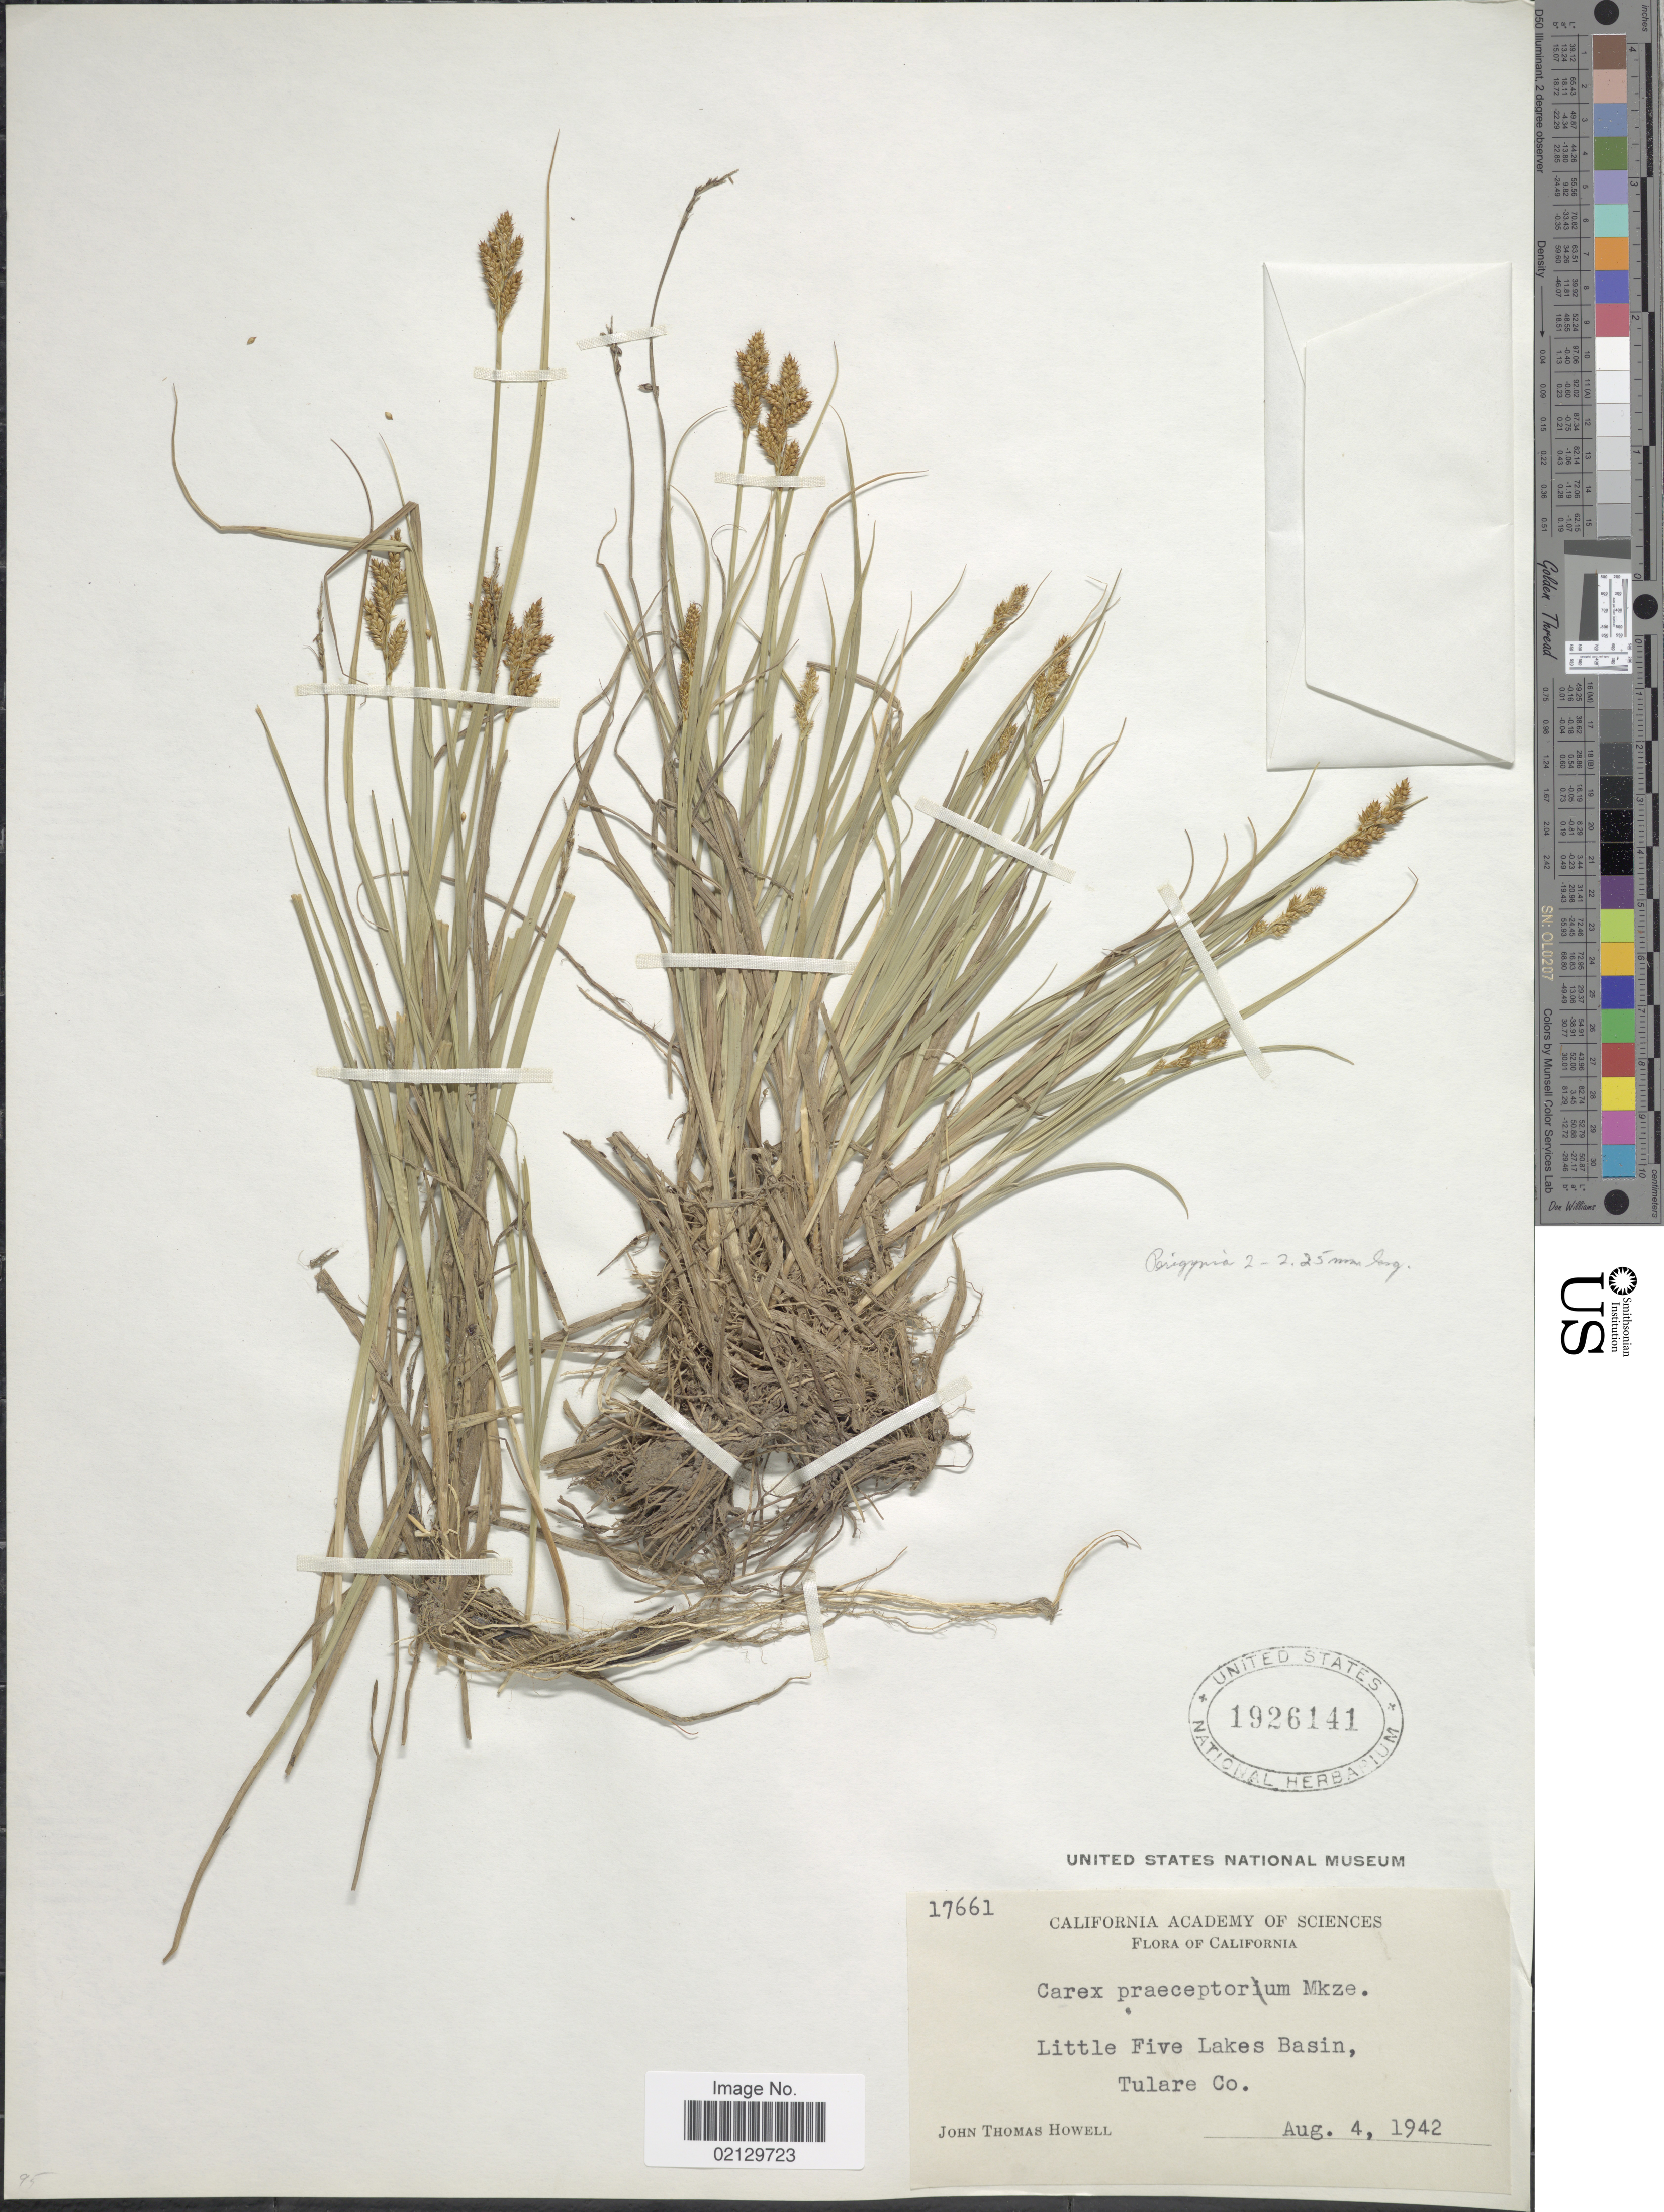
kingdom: Plantae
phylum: Tracheophyta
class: Liliopsida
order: Poales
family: Cyperaceae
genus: Carex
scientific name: Carex praeceptorum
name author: Mack.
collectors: J. T. Howell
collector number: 17661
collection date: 1942-08-04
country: United States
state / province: California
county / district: Tulare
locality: Little Five Lakes Basinm Tulare Co. California.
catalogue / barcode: US 1926141